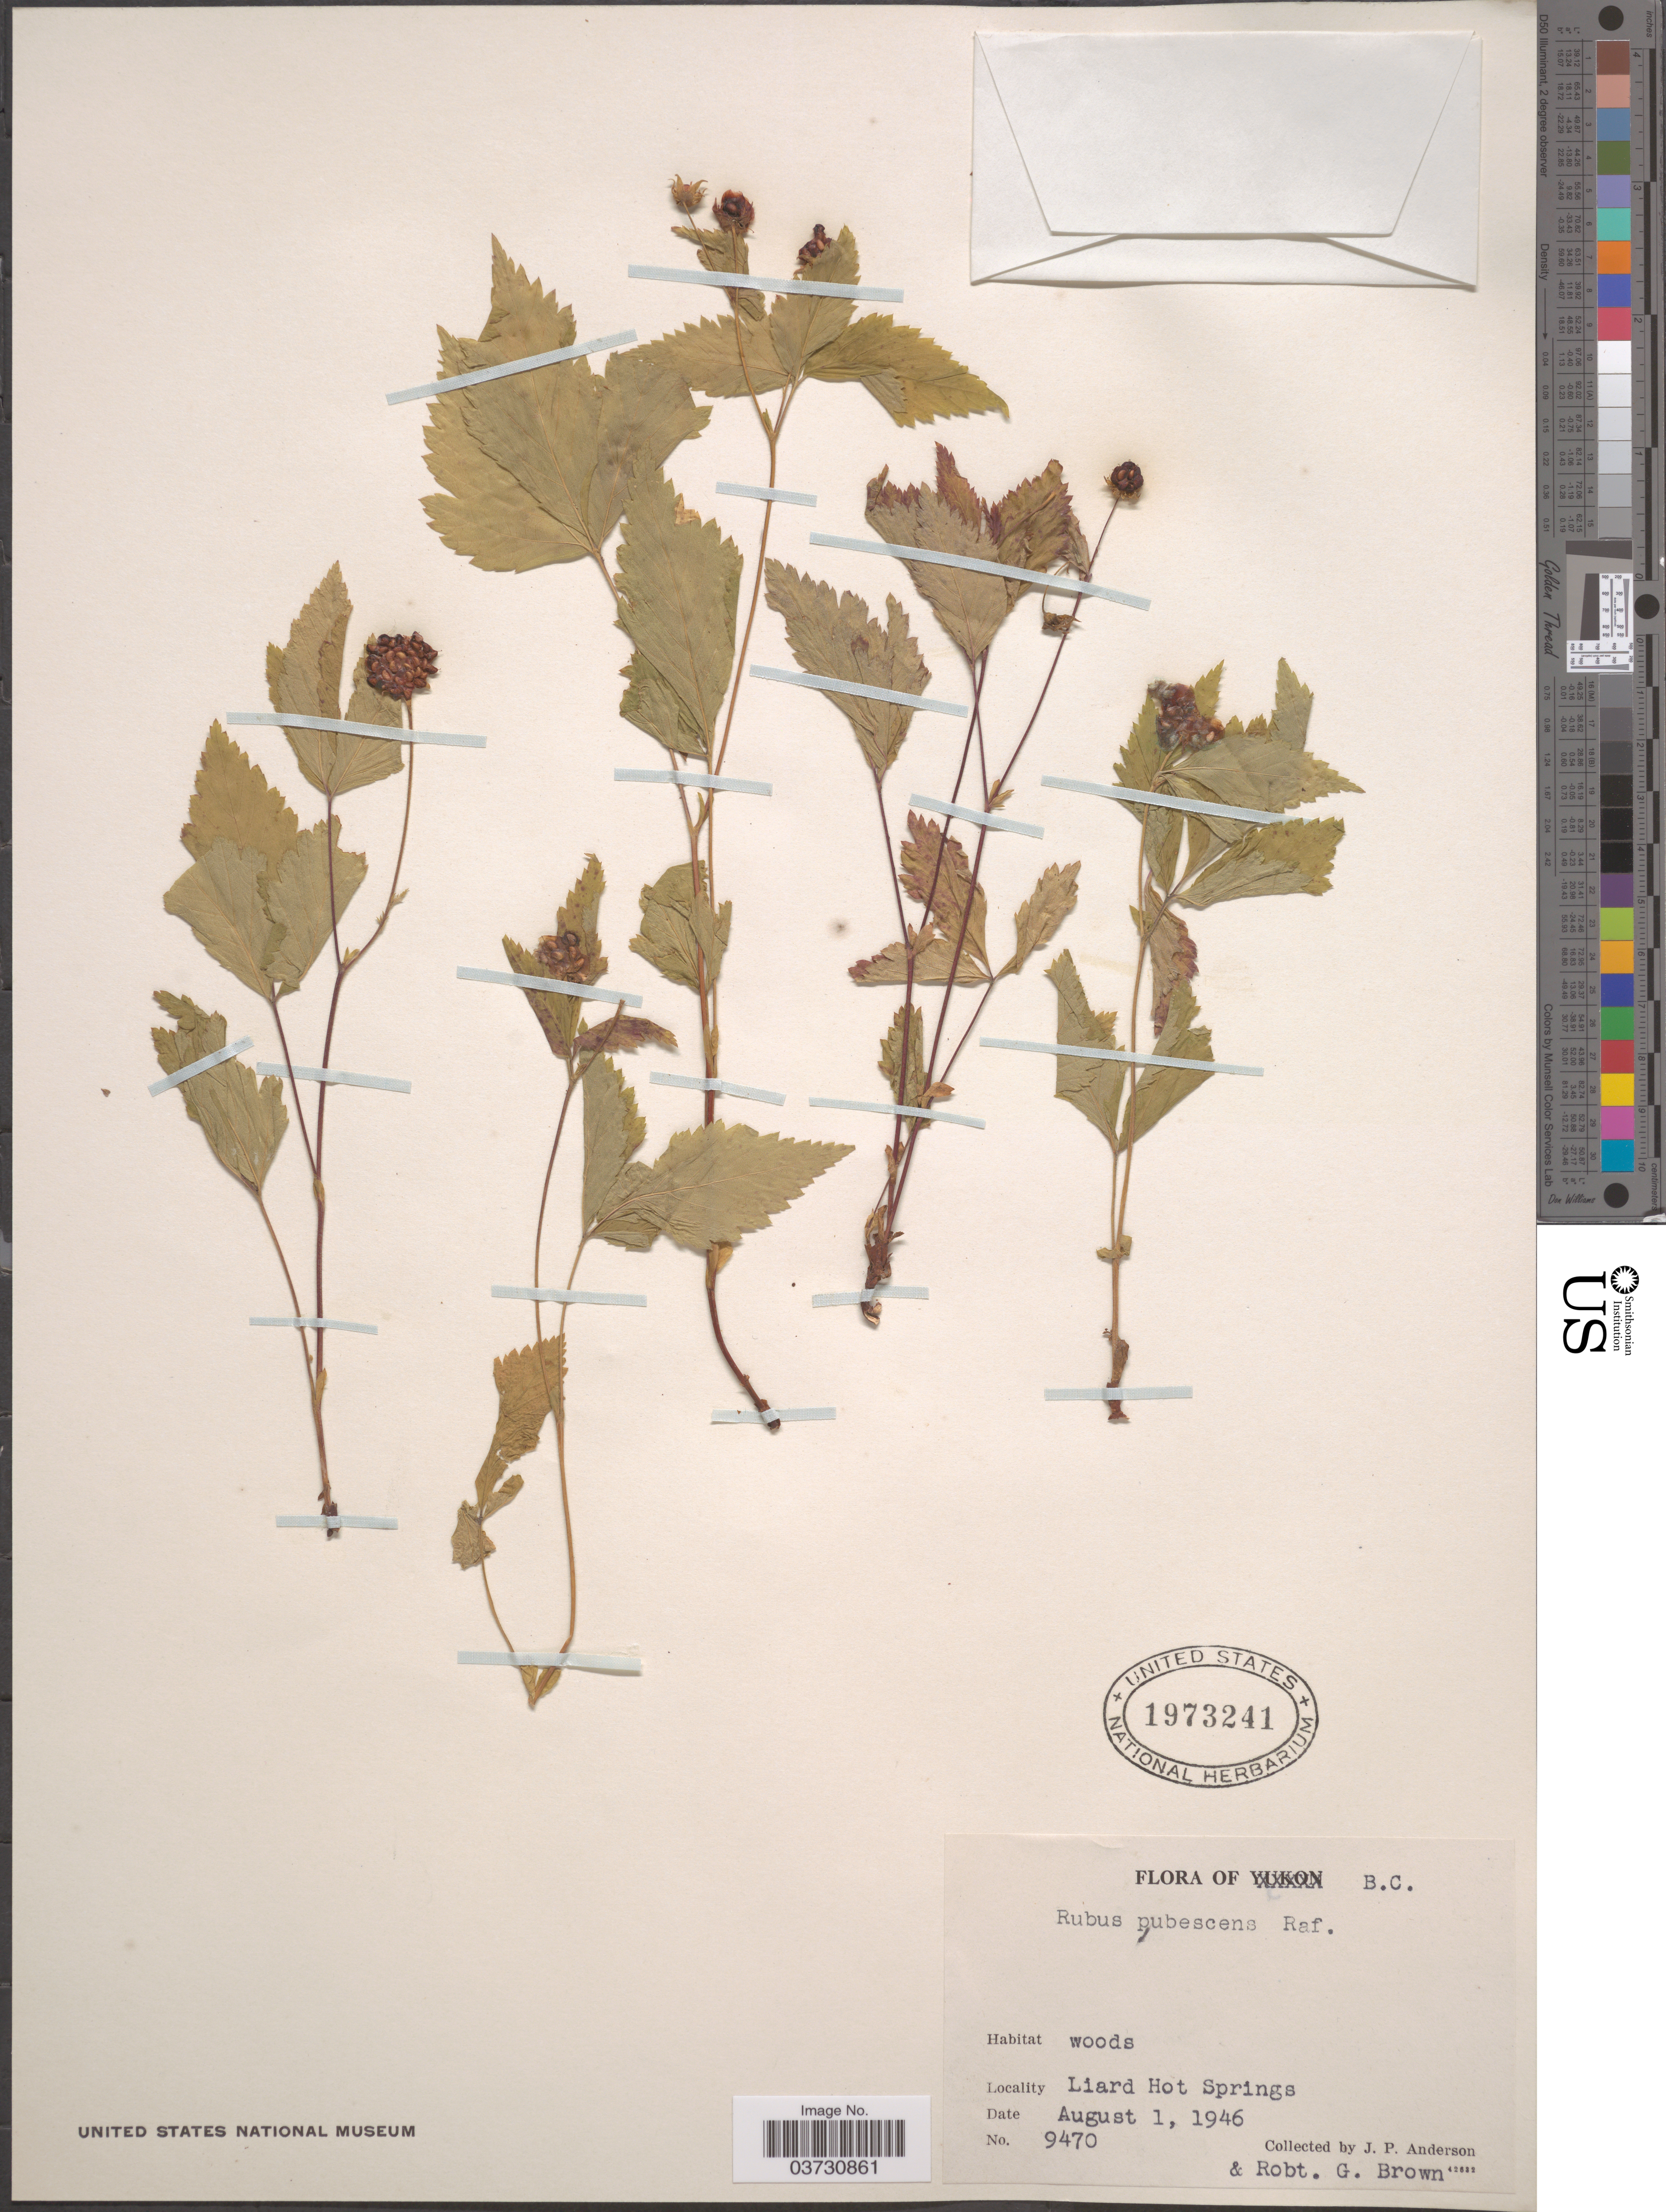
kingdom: Plantae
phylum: Tracheophyta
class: Magnoliopsida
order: Rosales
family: Rosaceae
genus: Rubus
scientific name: Rubus pubescens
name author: Raf.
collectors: J. P. Anderson & R. G. Brown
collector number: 9470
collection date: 1946-08-01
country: Canada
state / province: British Columbia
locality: Liard Hot Springs.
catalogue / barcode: US 1973241